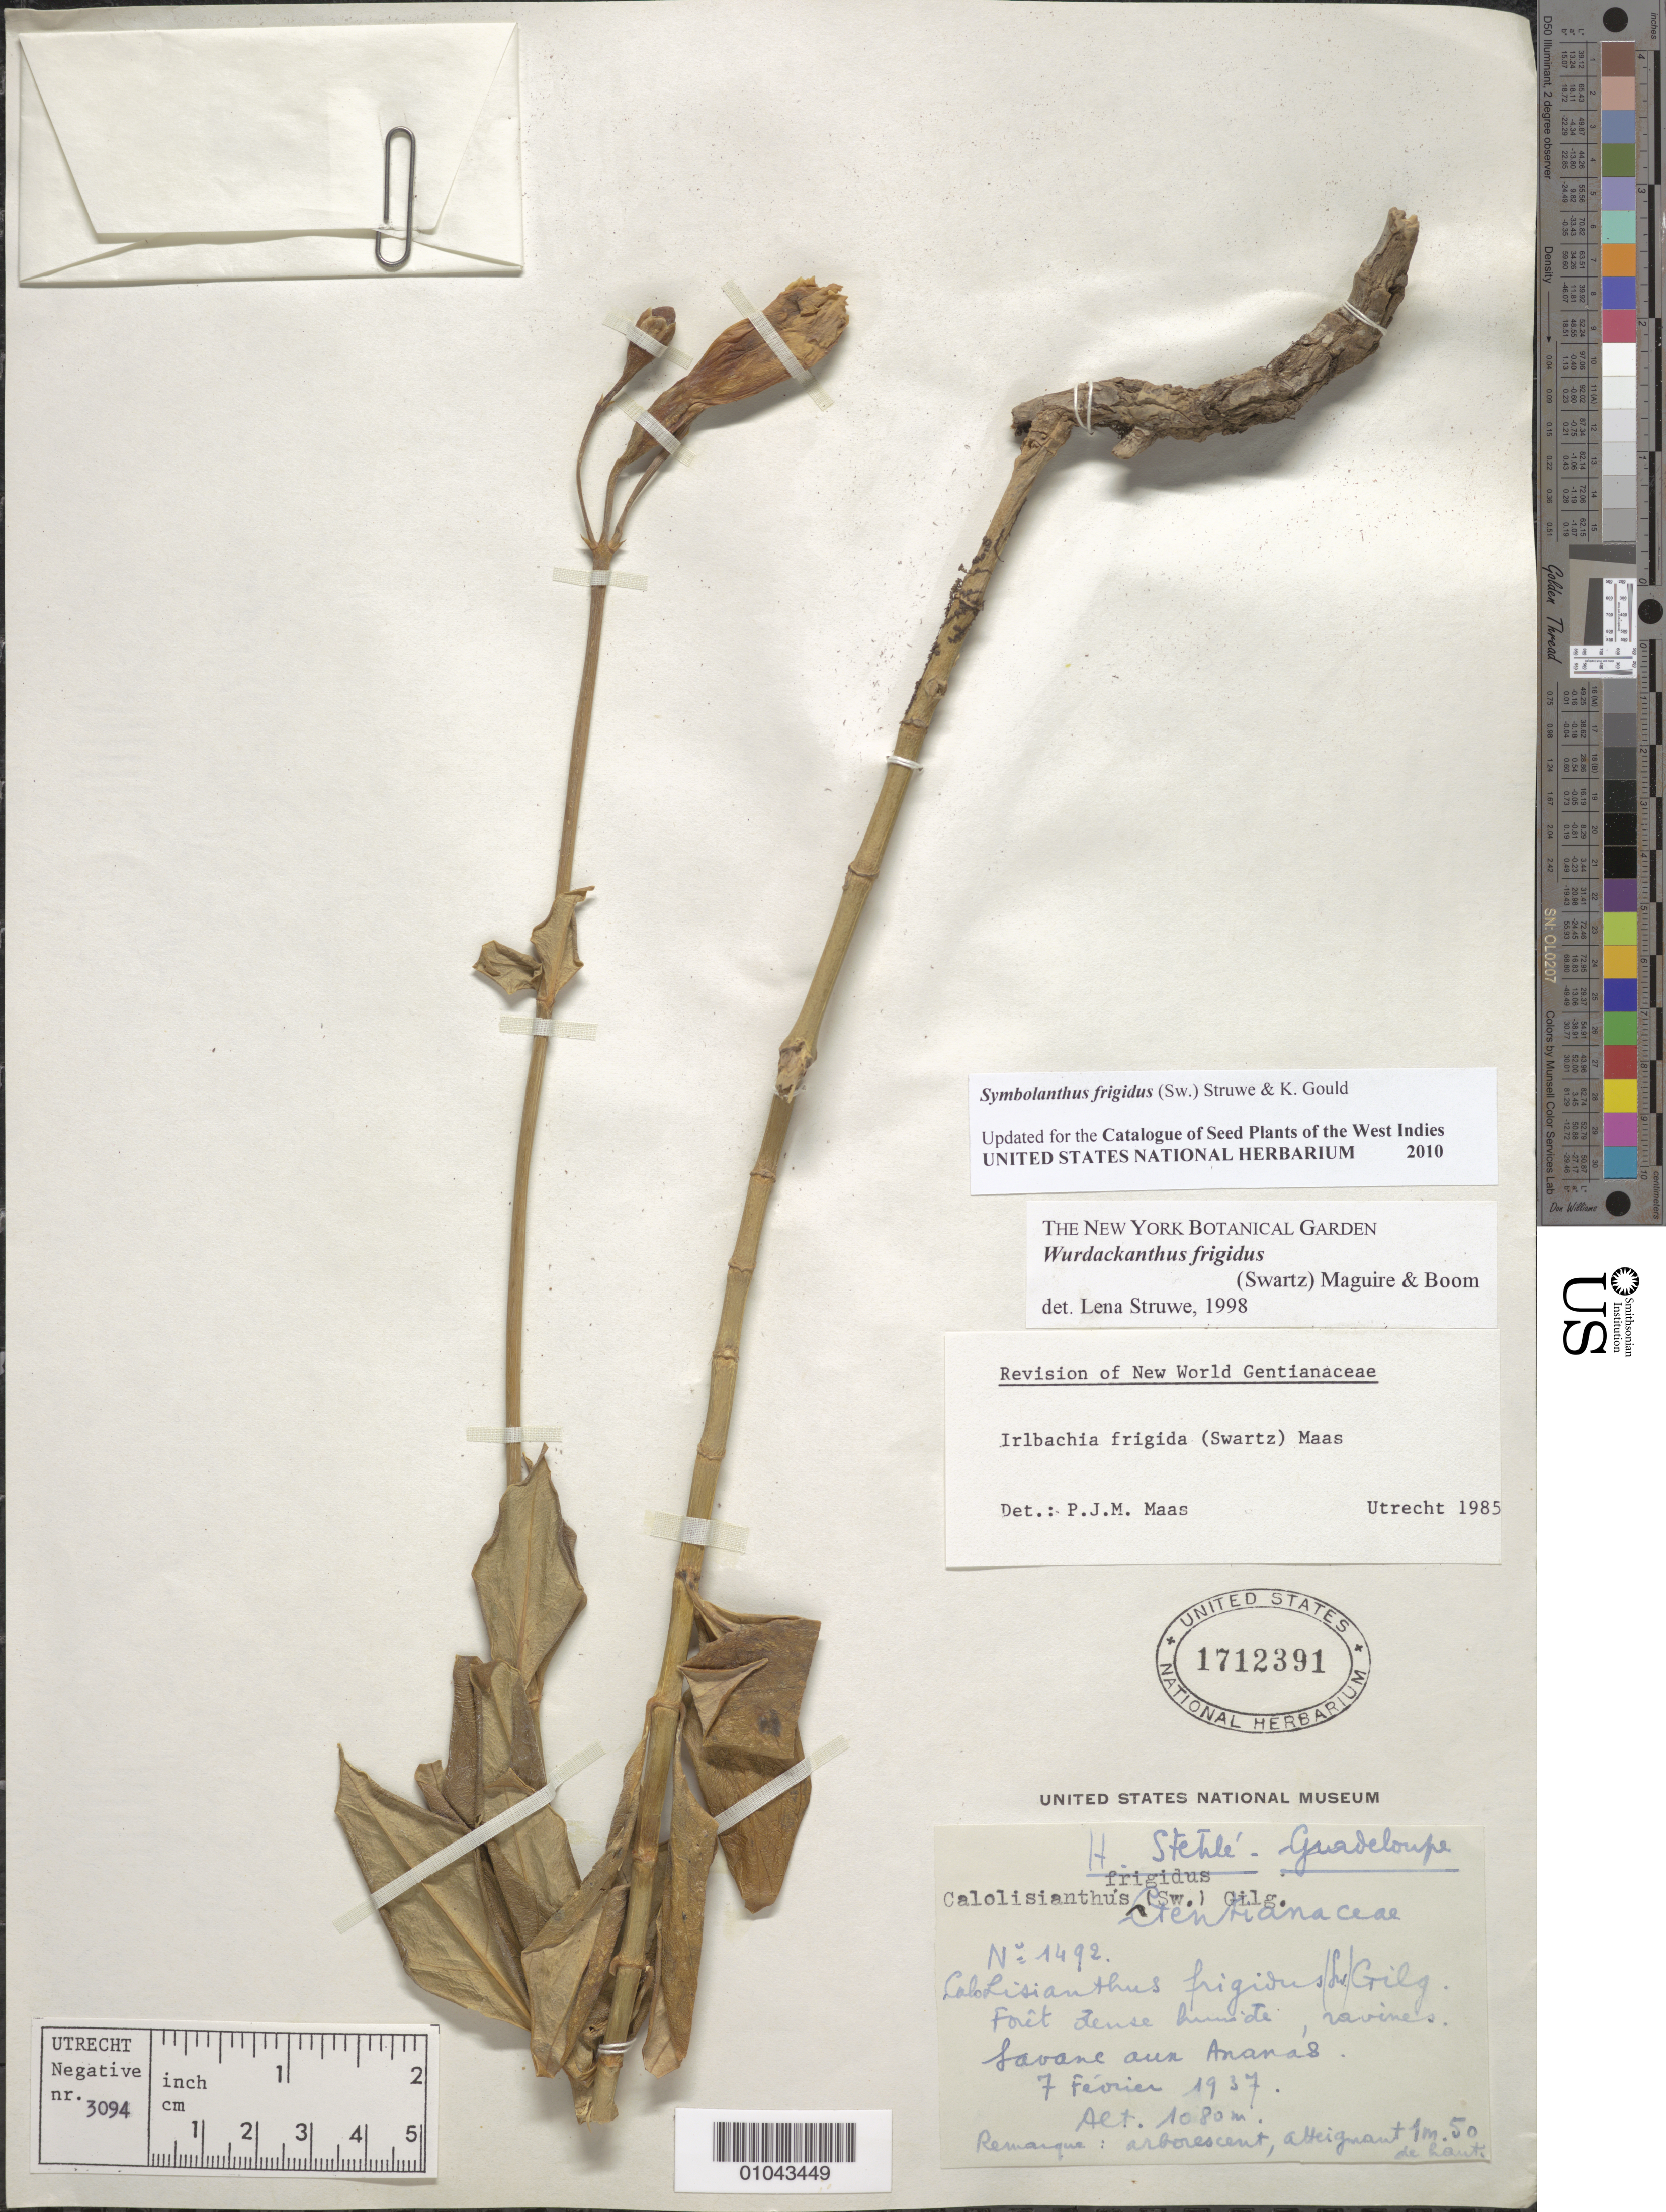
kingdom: Plantae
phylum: Tracheophyta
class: Magnoliopsida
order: Gentianales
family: Gentianaceae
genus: Symbolanthus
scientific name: Symbolanthus frigidus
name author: (Sw.) Struwe & K. R. Gould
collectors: H. Stehlé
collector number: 1492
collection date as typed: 07 Feb 1937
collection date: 1937-02-07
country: Guadeloupe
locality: Savane aux Ananás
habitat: Forêt dense humide, ravines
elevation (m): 1080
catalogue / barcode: US 1712391